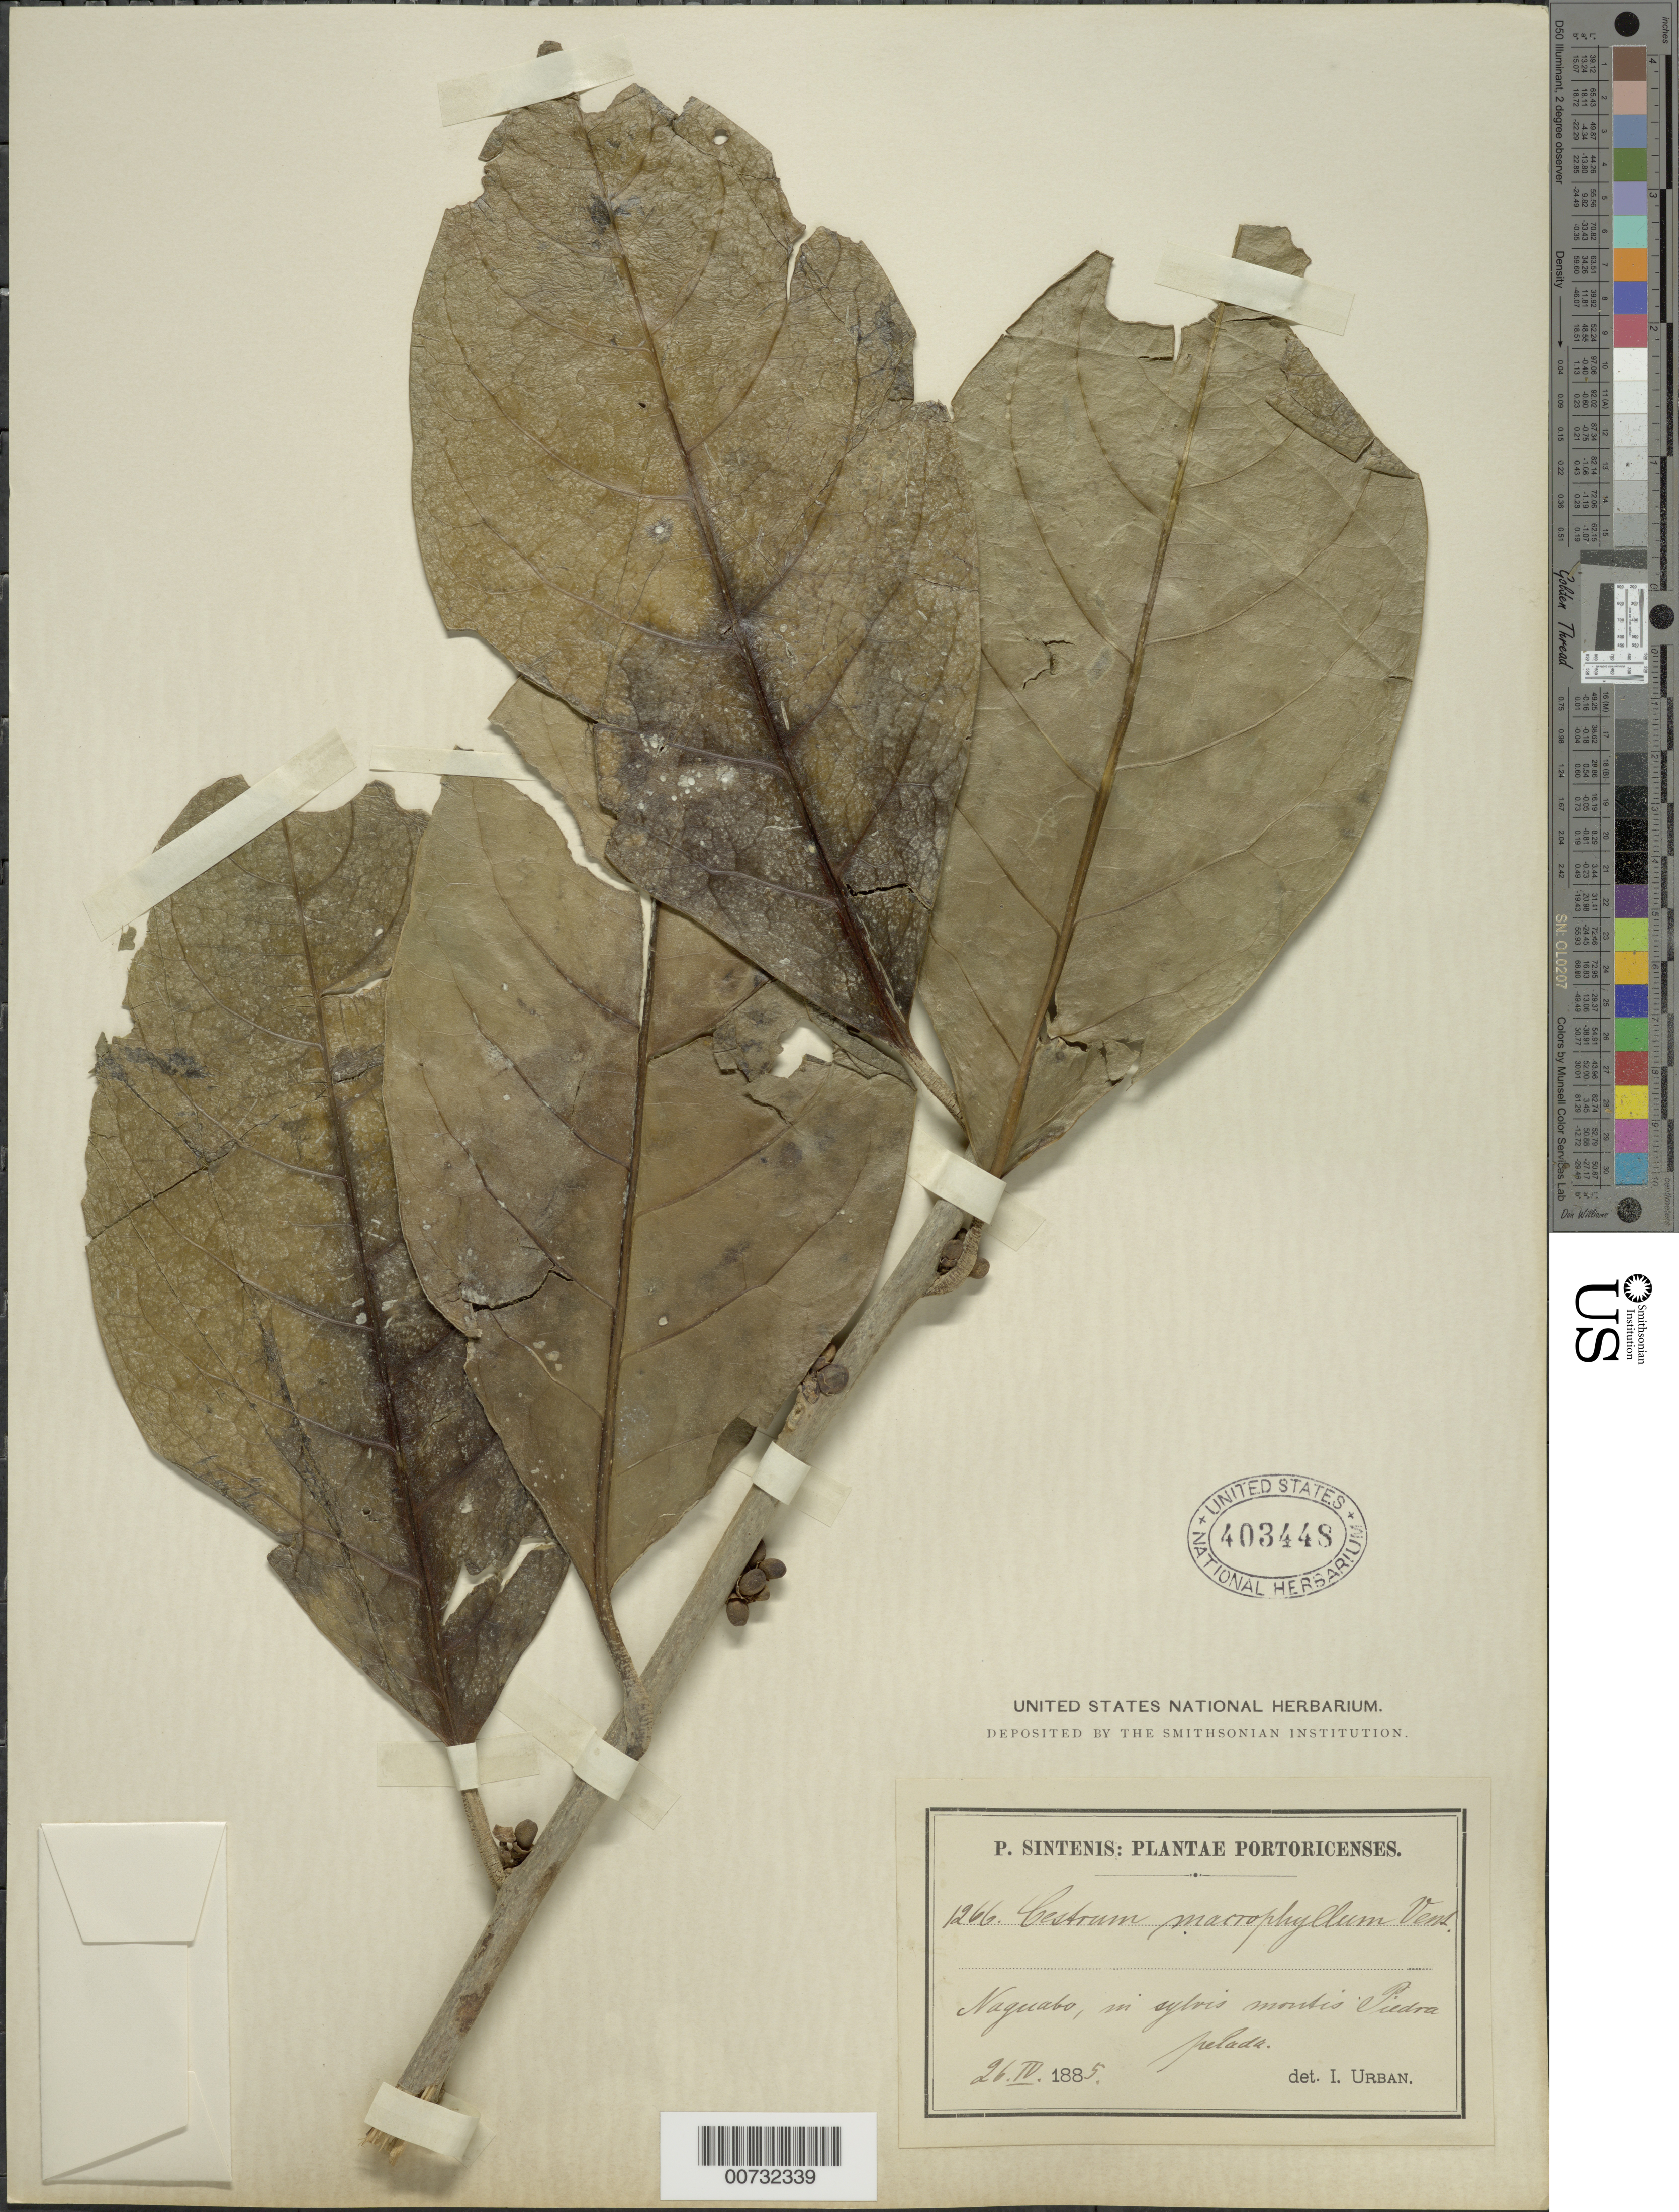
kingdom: Plantae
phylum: Tracheophyta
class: Magnoliopsida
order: Solanales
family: Solanaceae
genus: Cestrum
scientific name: Cestrum macrophyllum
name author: Vent.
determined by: Urban, Ignatz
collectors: P. Sintenis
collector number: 1266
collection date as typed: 26 Apr 1885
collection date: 1885-04-26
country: Puerto Rico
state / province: Naguabo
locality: Naguabo, in sylvis montis Piedra pelada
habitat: In sylvis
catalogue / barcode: US 403448